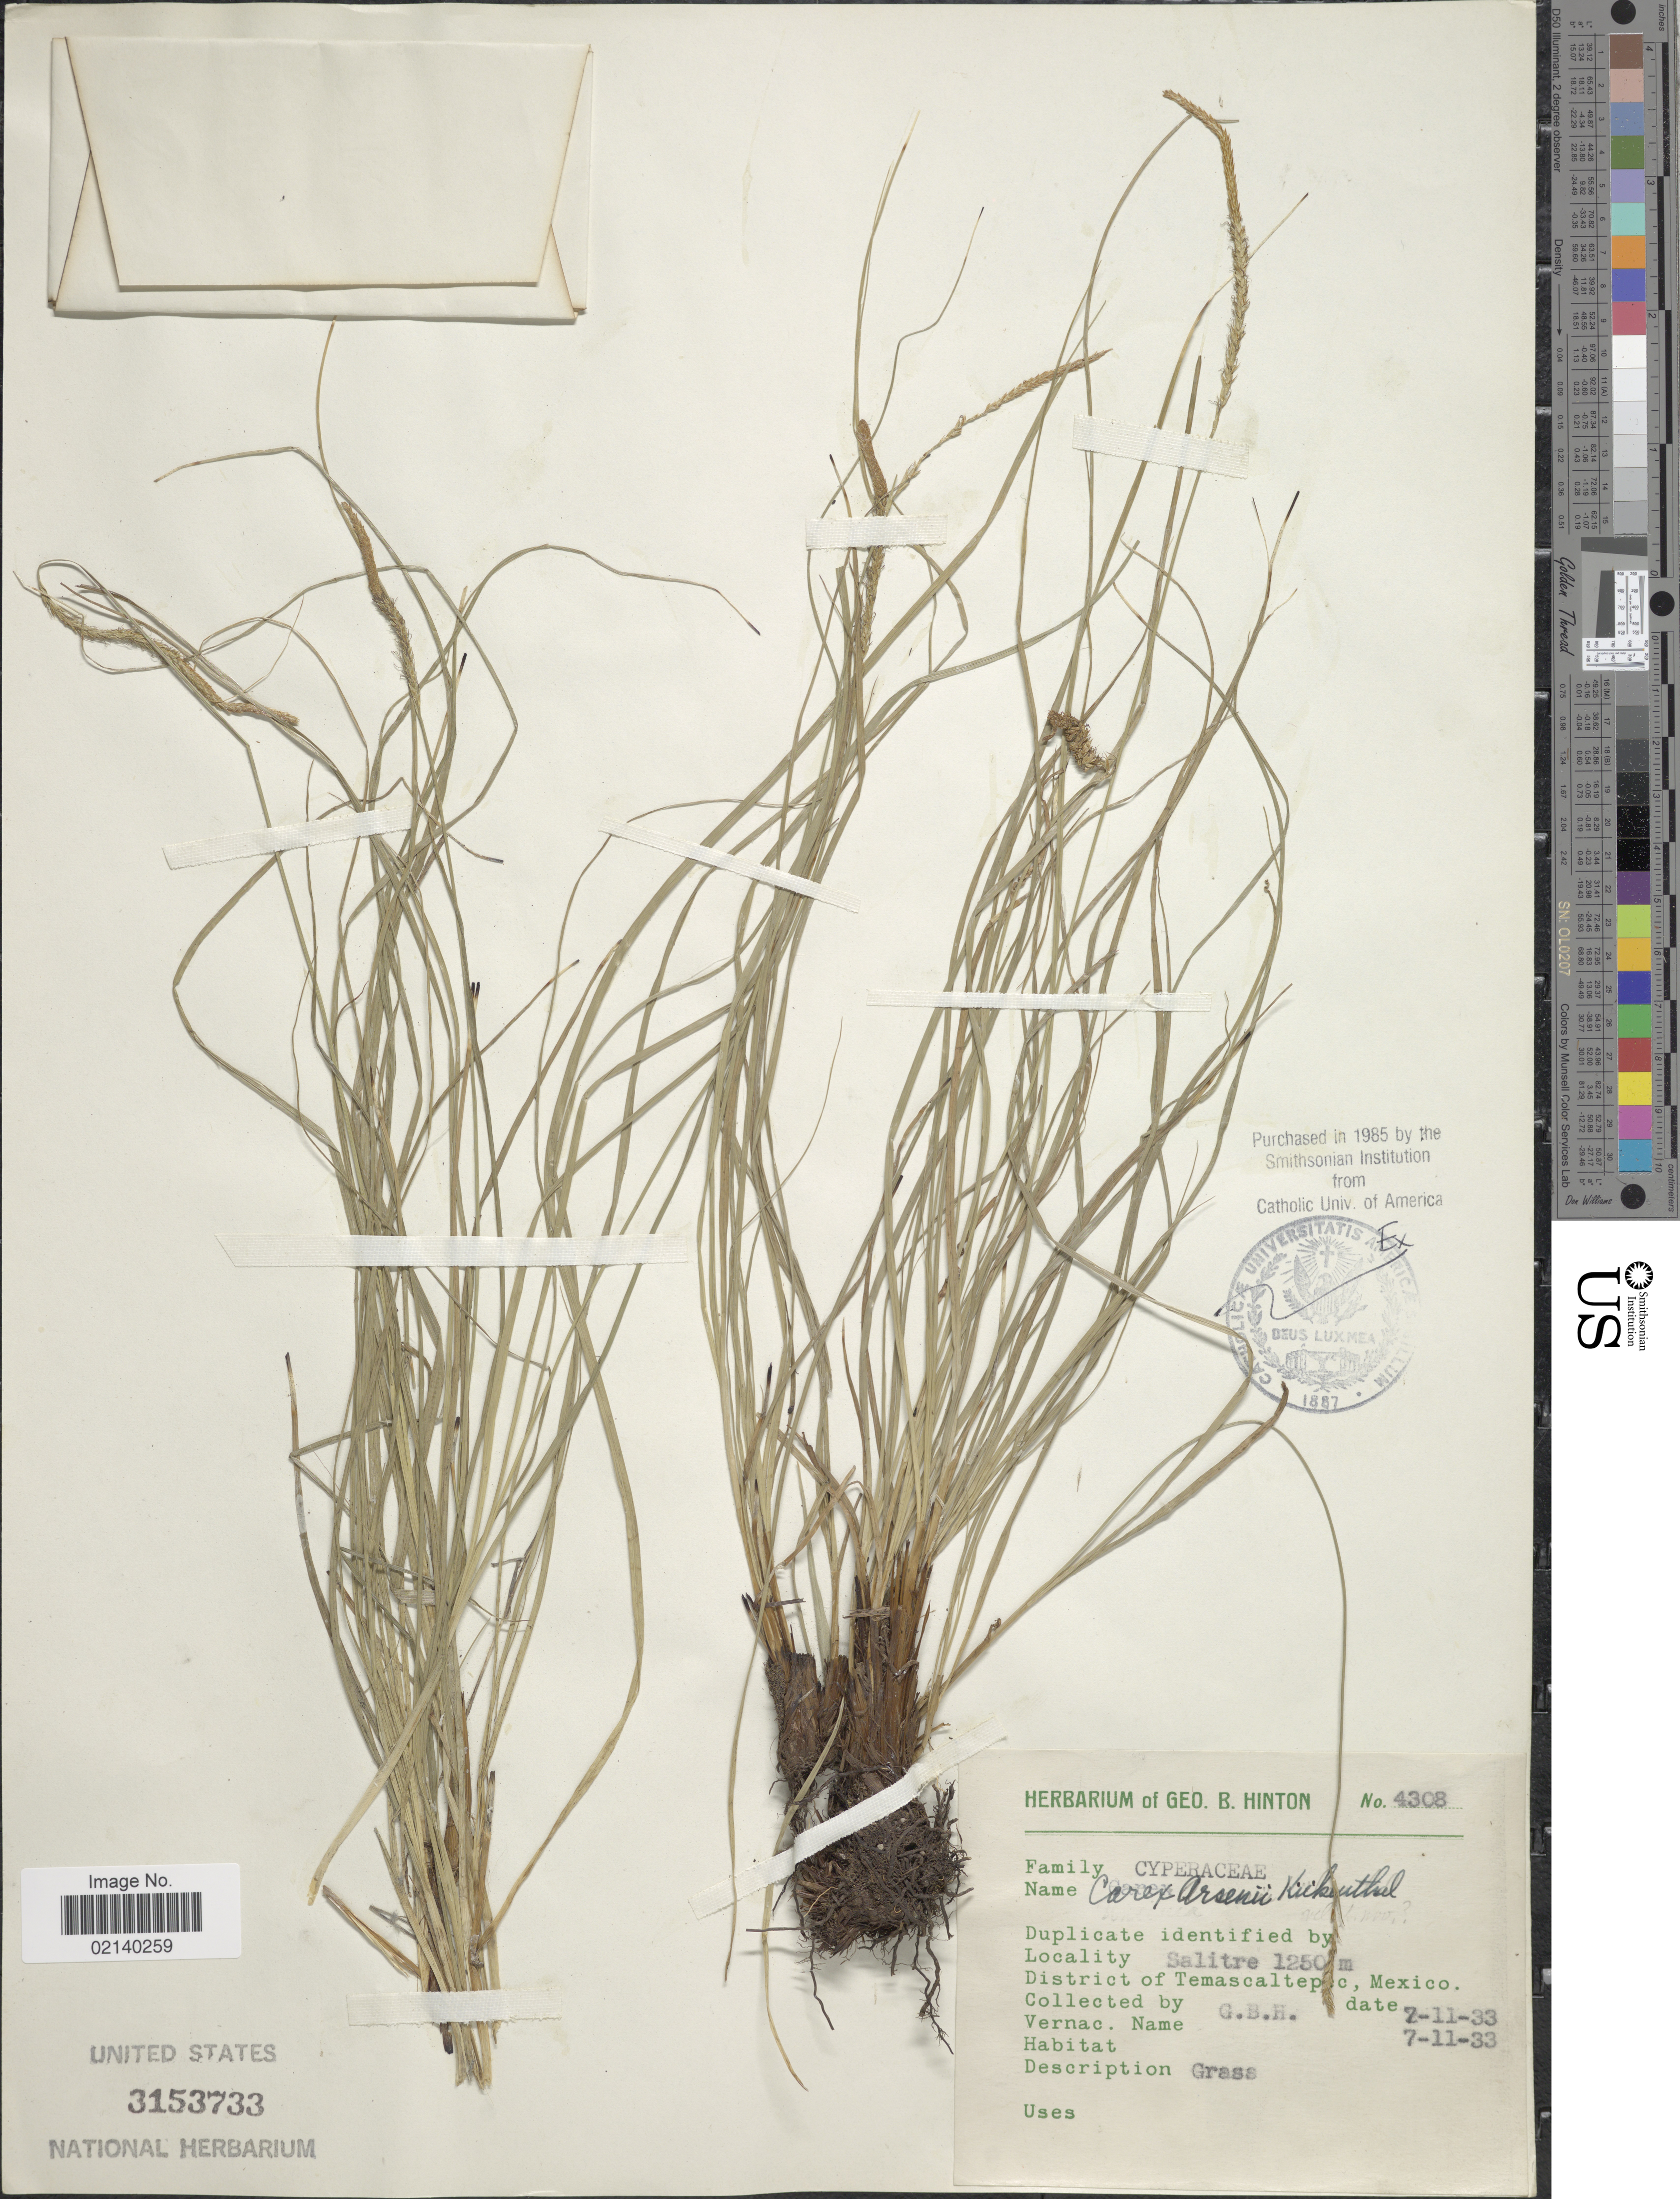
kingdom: Plantae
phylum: Tracheophyta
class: Liliopsida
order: Poales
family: Cyperaceae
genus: Carex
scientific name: Carex arsenii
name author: Kük.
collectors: G. B. Hinton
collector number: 4308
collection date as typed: Transcribed d/m/y: 11/7/33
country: Mexico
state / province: México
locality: Salitre, District of Temascaltepec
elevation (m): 1250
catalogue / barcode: US 3153733